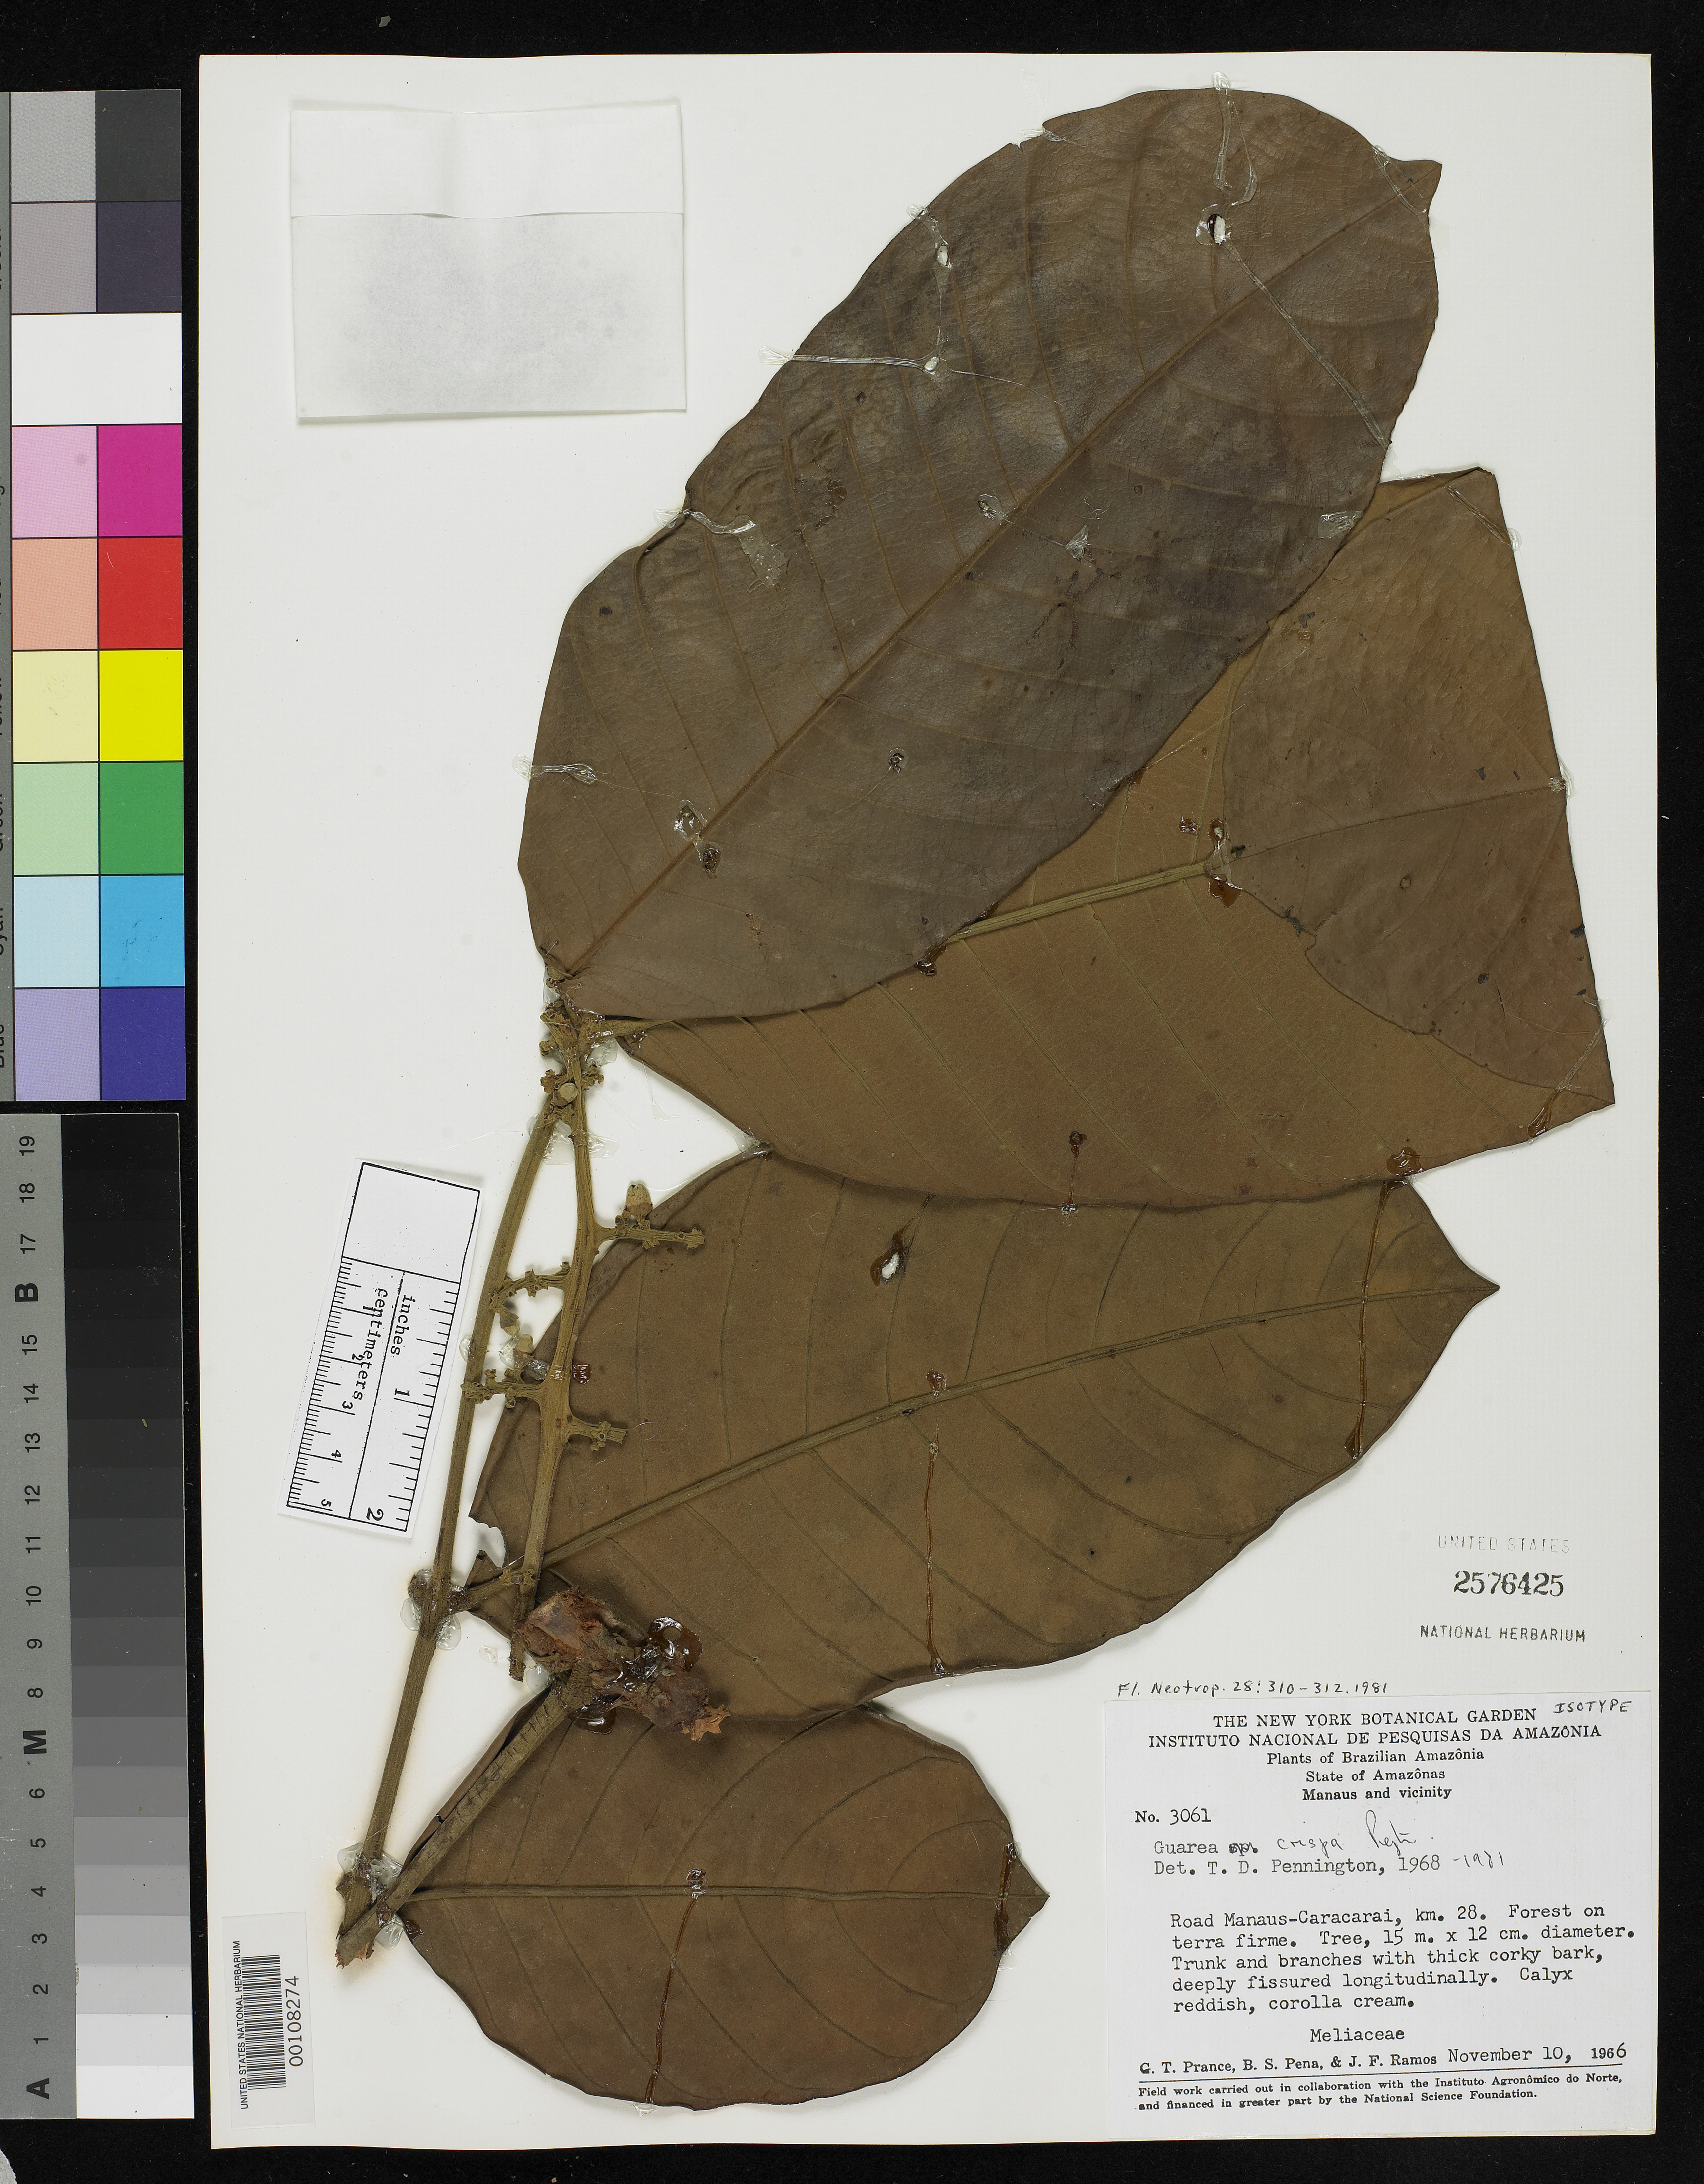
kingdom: Plantae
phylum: Tracheophyta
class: Magnoliopsida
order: Sapindales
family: Meliaceae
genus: Guarea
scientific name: Guarea crispa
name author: T.D. Penn.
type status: Isotype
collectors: G. T. Prance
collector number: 3061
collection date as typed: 10 Nov 1966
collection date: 1966-11-10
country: Brazil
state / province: Amazonas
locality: Road Manaus-Caracarai.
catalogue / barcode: US 2576425